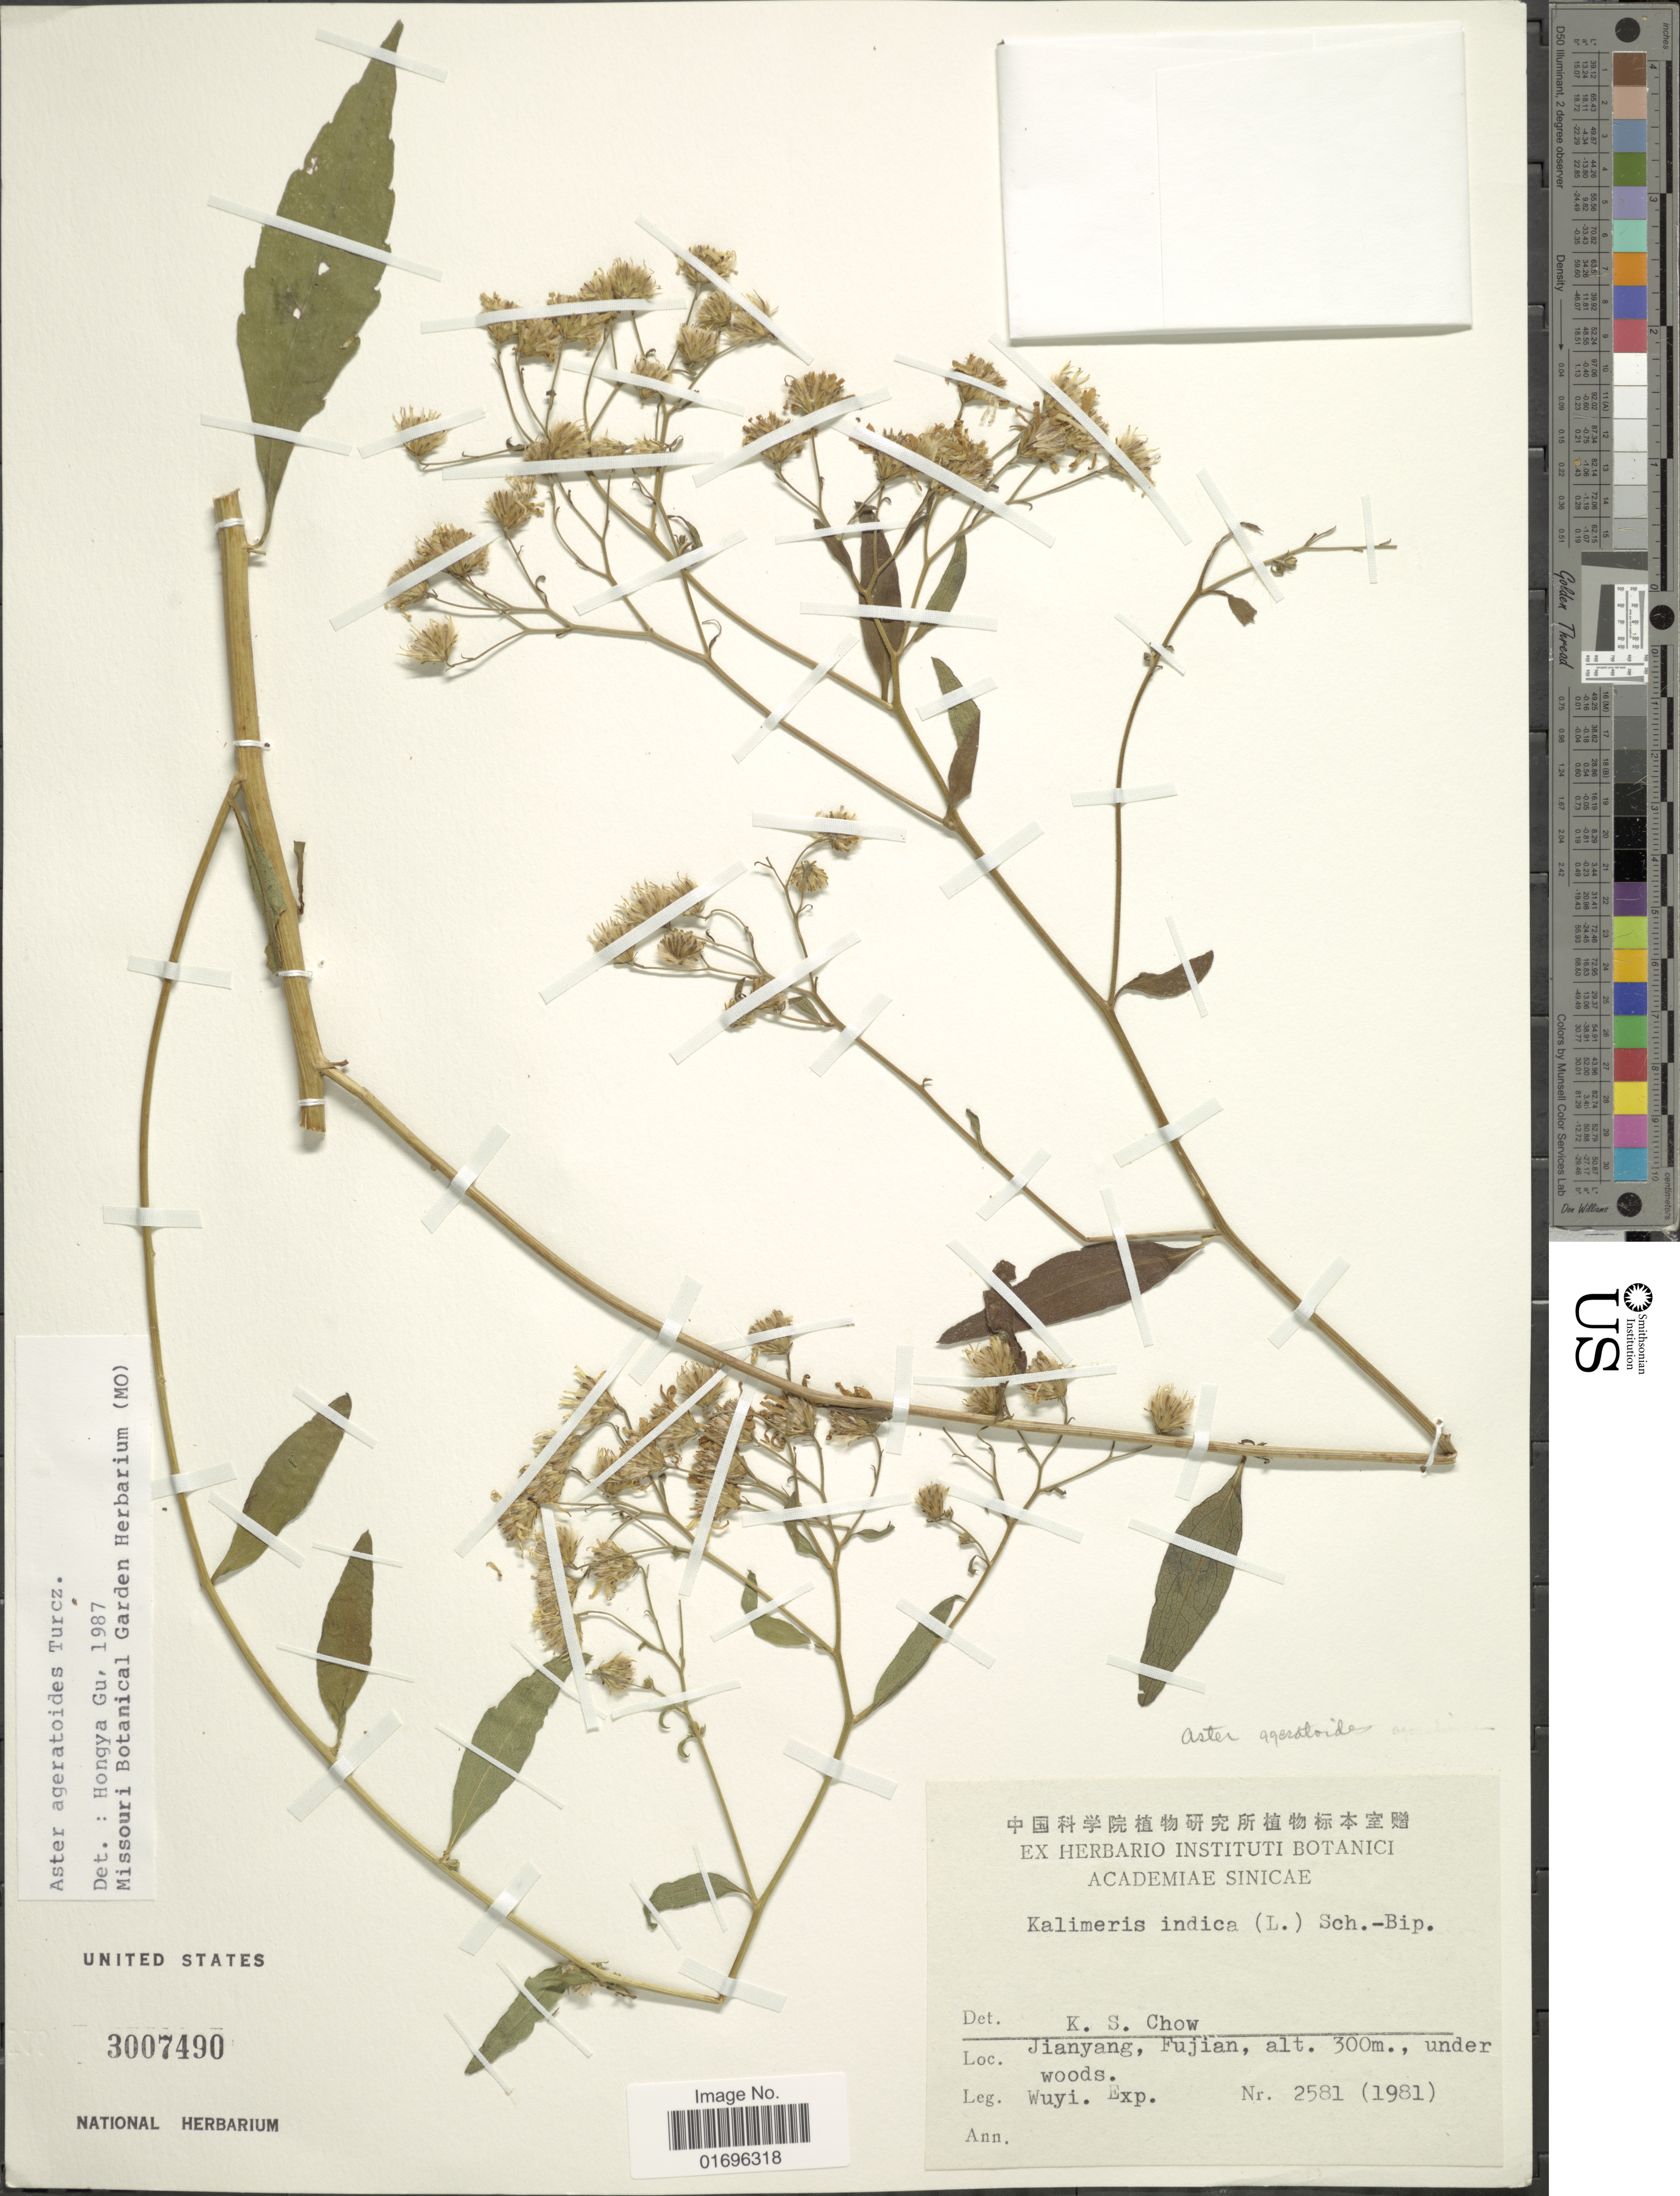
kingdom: Plantae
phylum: Tracheophyta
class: Magnoliopsida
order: Asterales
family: Asteraceae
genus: Aster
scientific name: Aster ageratoides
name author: Turcz.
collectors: Wuyi Expedition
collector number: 2581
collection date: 1981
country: China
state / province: Fujian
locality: Jianyang, Fujian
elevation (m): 300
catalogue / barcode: US 3007490